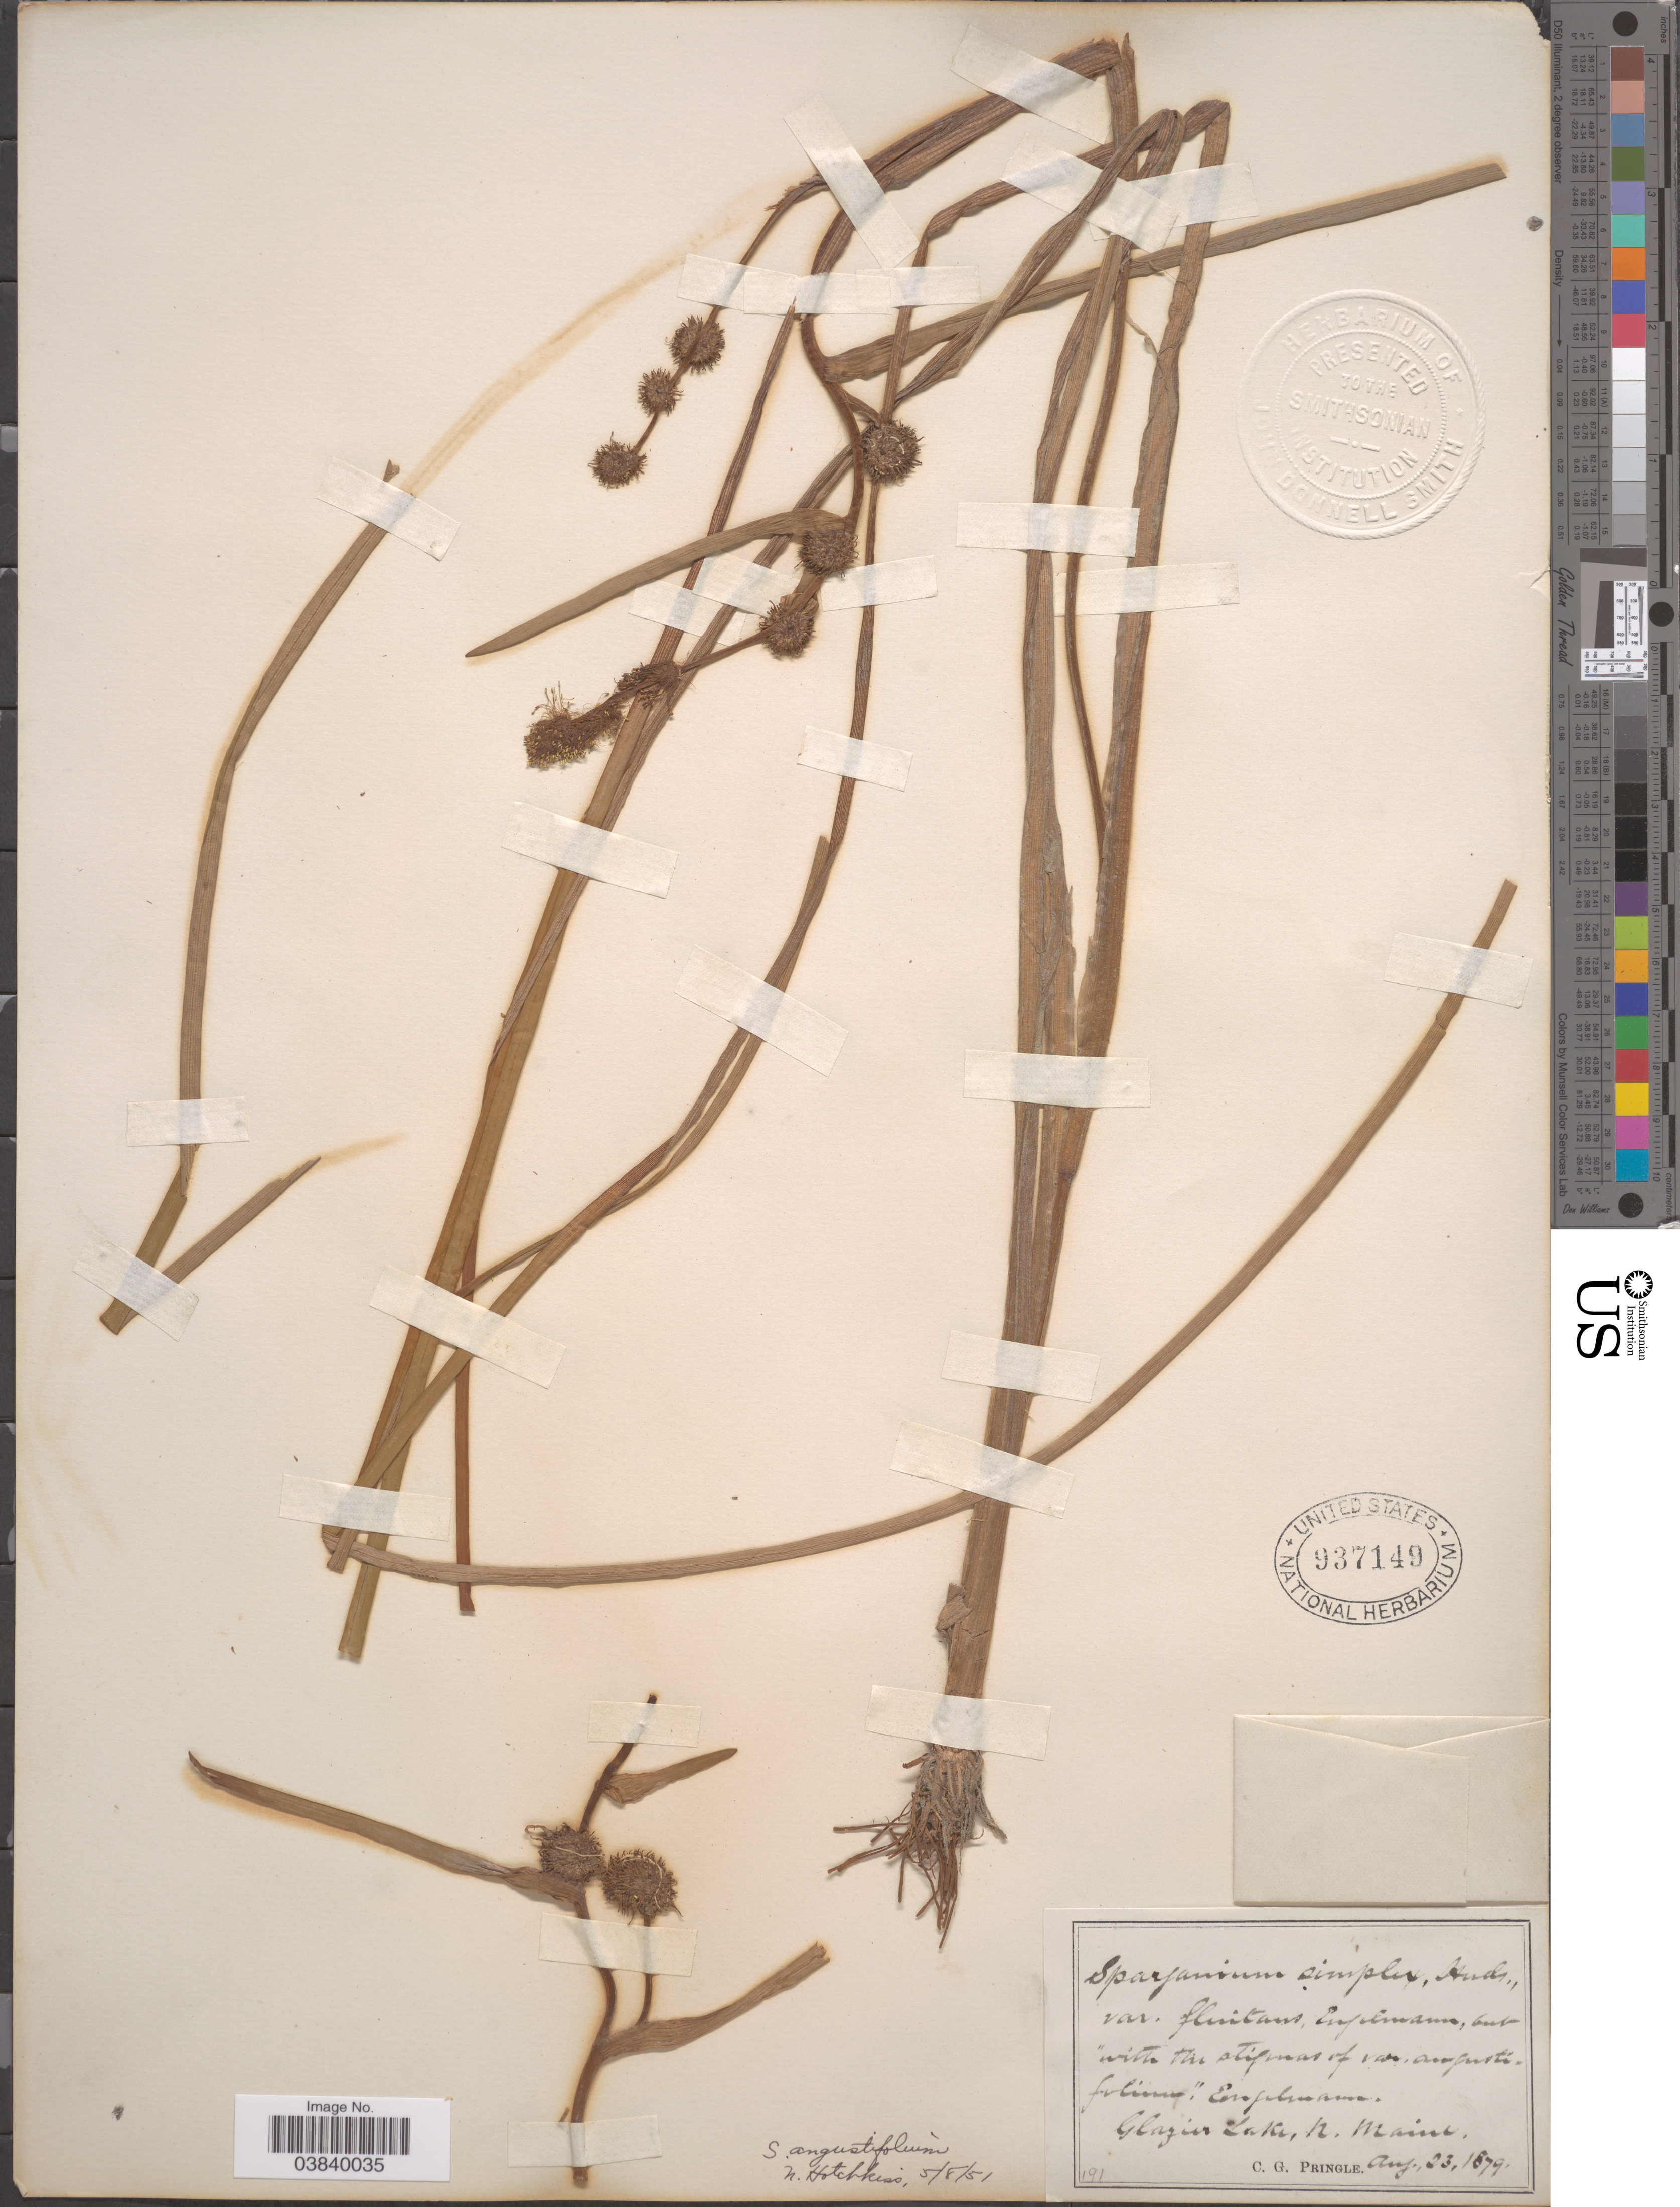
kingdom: Plantae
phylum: Tracheophyta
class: Liliopsida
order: Poales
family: Typhaceae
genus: Sparganium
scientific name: Sparganium angustifolium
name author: Michx.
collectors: C. G. Pringle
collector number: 191?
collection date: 1879-08-23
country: United States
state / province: Maine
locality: Glazier Lake, N. Maine.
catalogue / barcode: US 937149